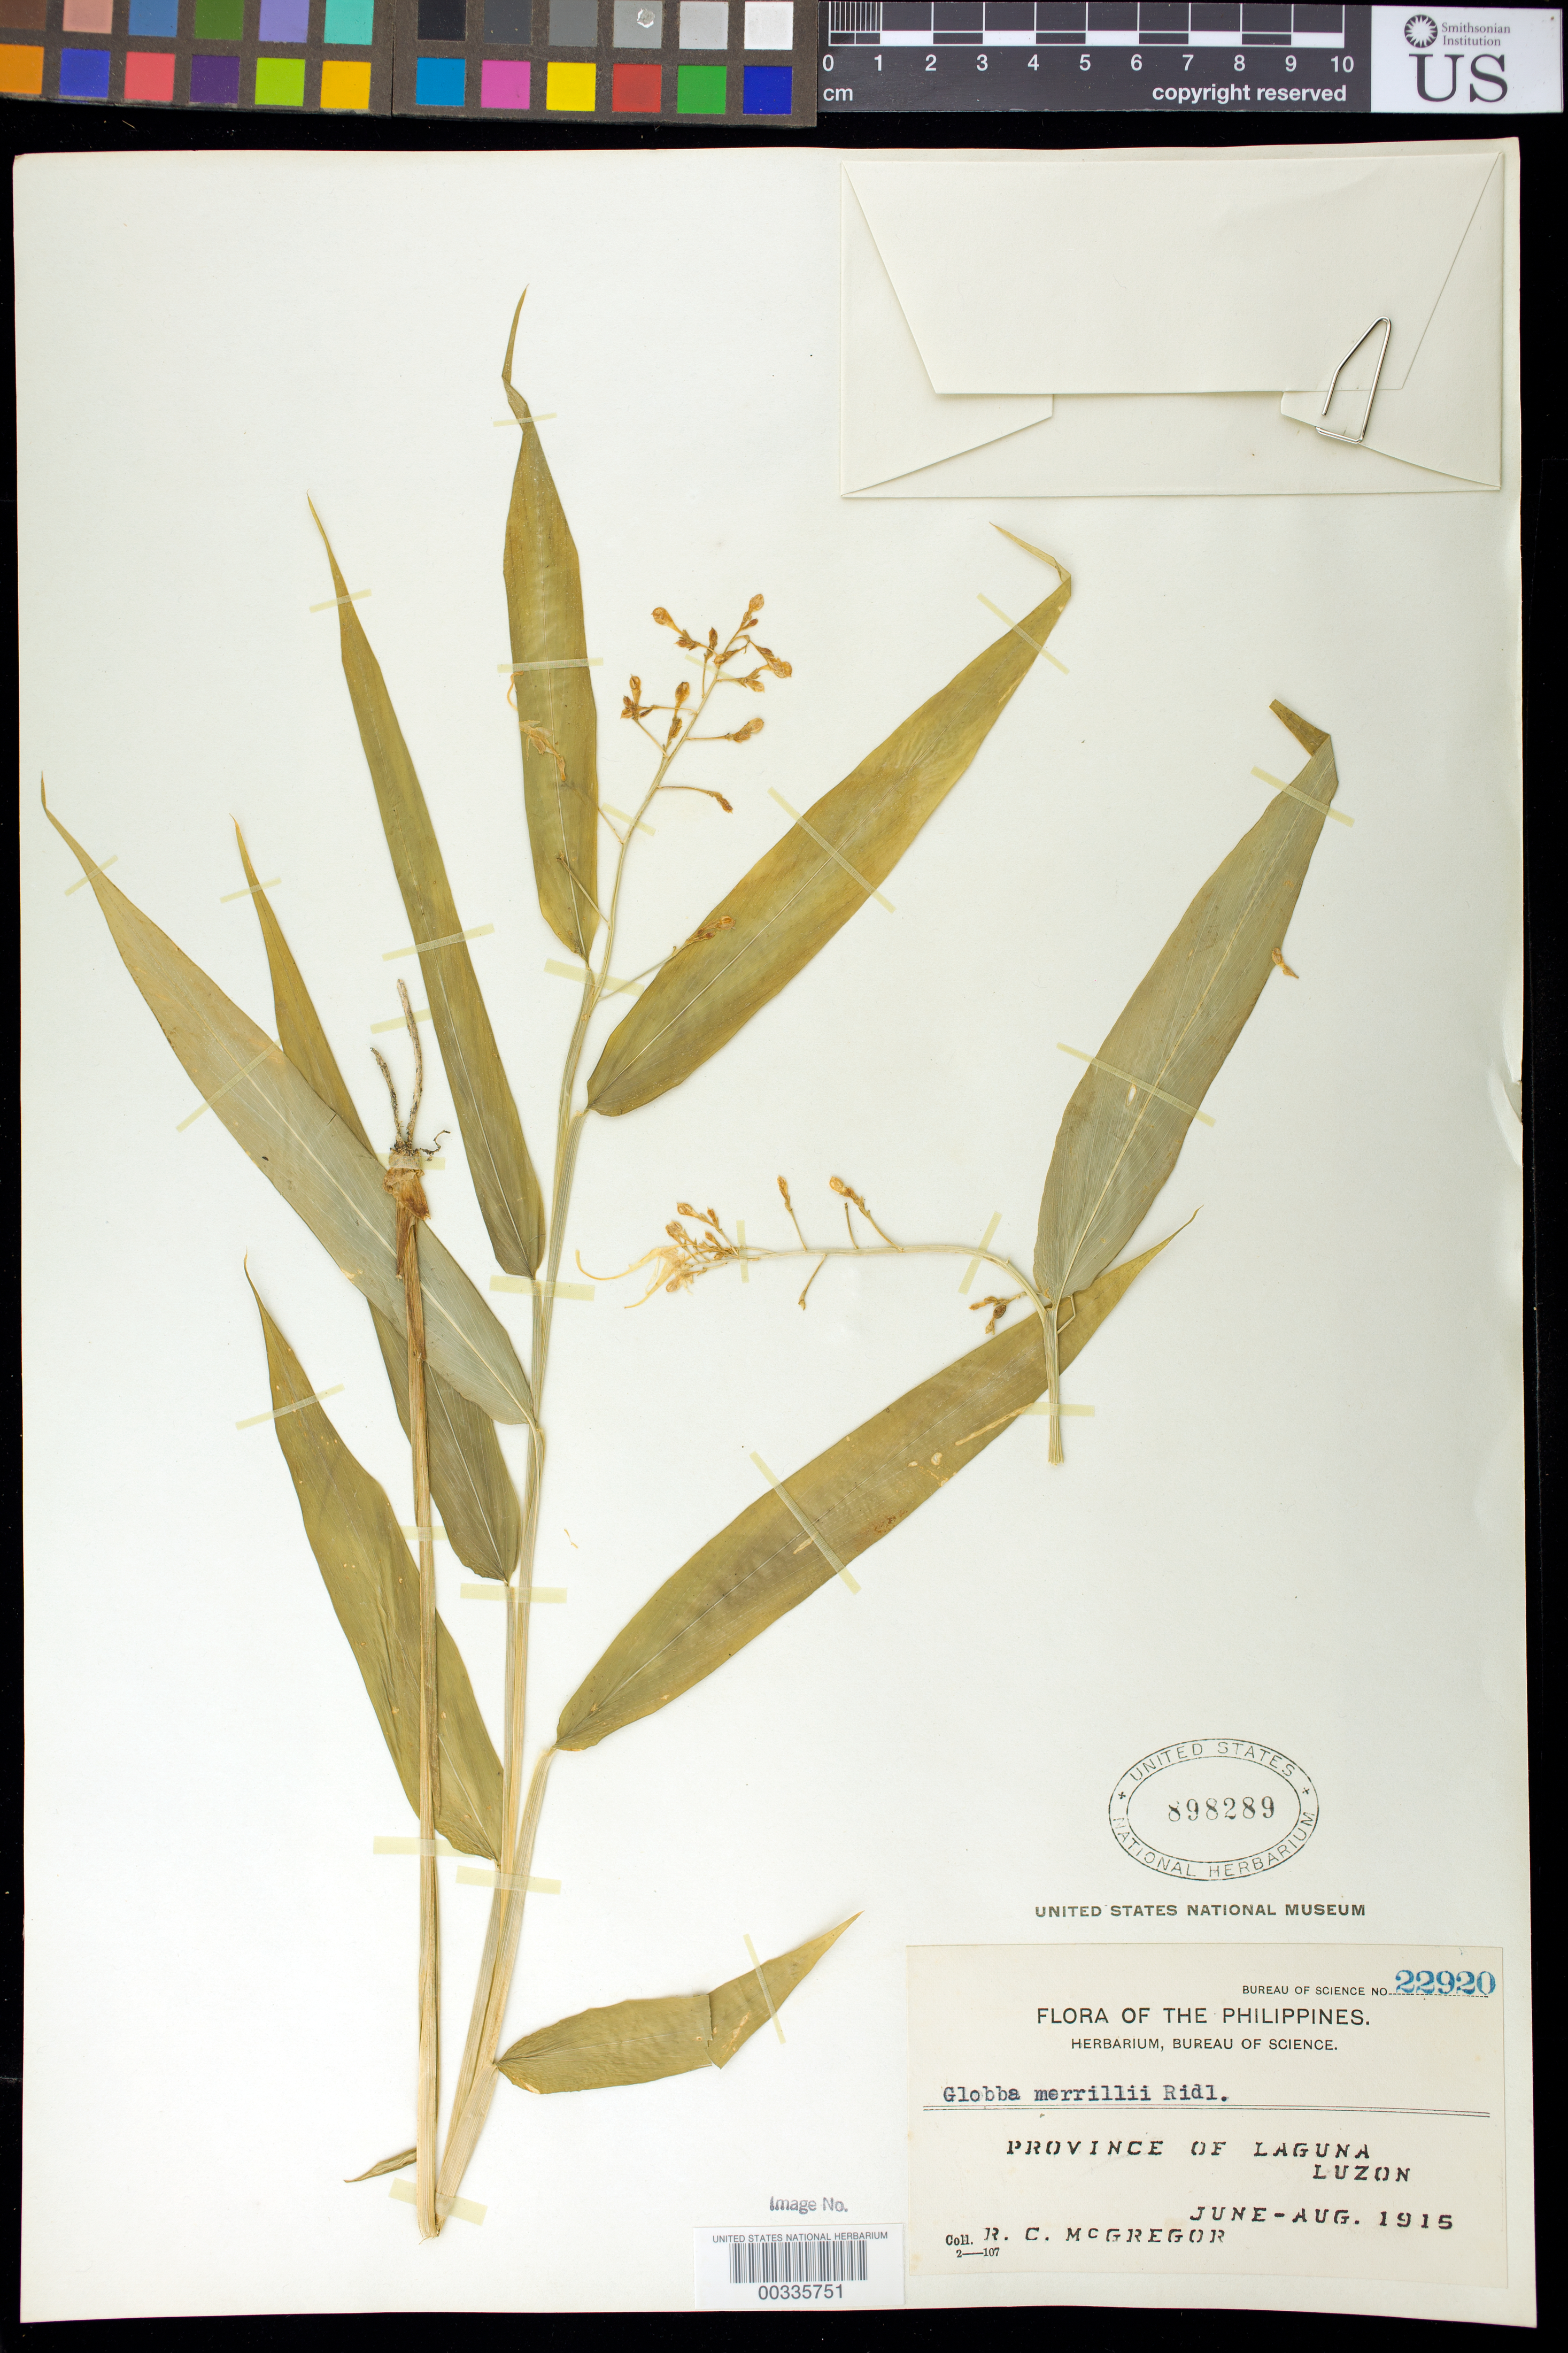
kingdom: Plantae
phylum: Tracheophyta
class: Liliopsida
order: Zingiberales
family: Zingiberaceae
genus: Globba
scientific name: Globba merrillii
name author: Ridl.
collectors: R. C. McGregor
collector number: Bur. Sci. 22920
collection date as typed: Jun 1915 to -- Aug 1915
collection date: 1915-06/1915-08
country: Philippines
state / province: Calabarzon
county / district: Laguna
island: Luzon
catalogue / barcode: US 898289